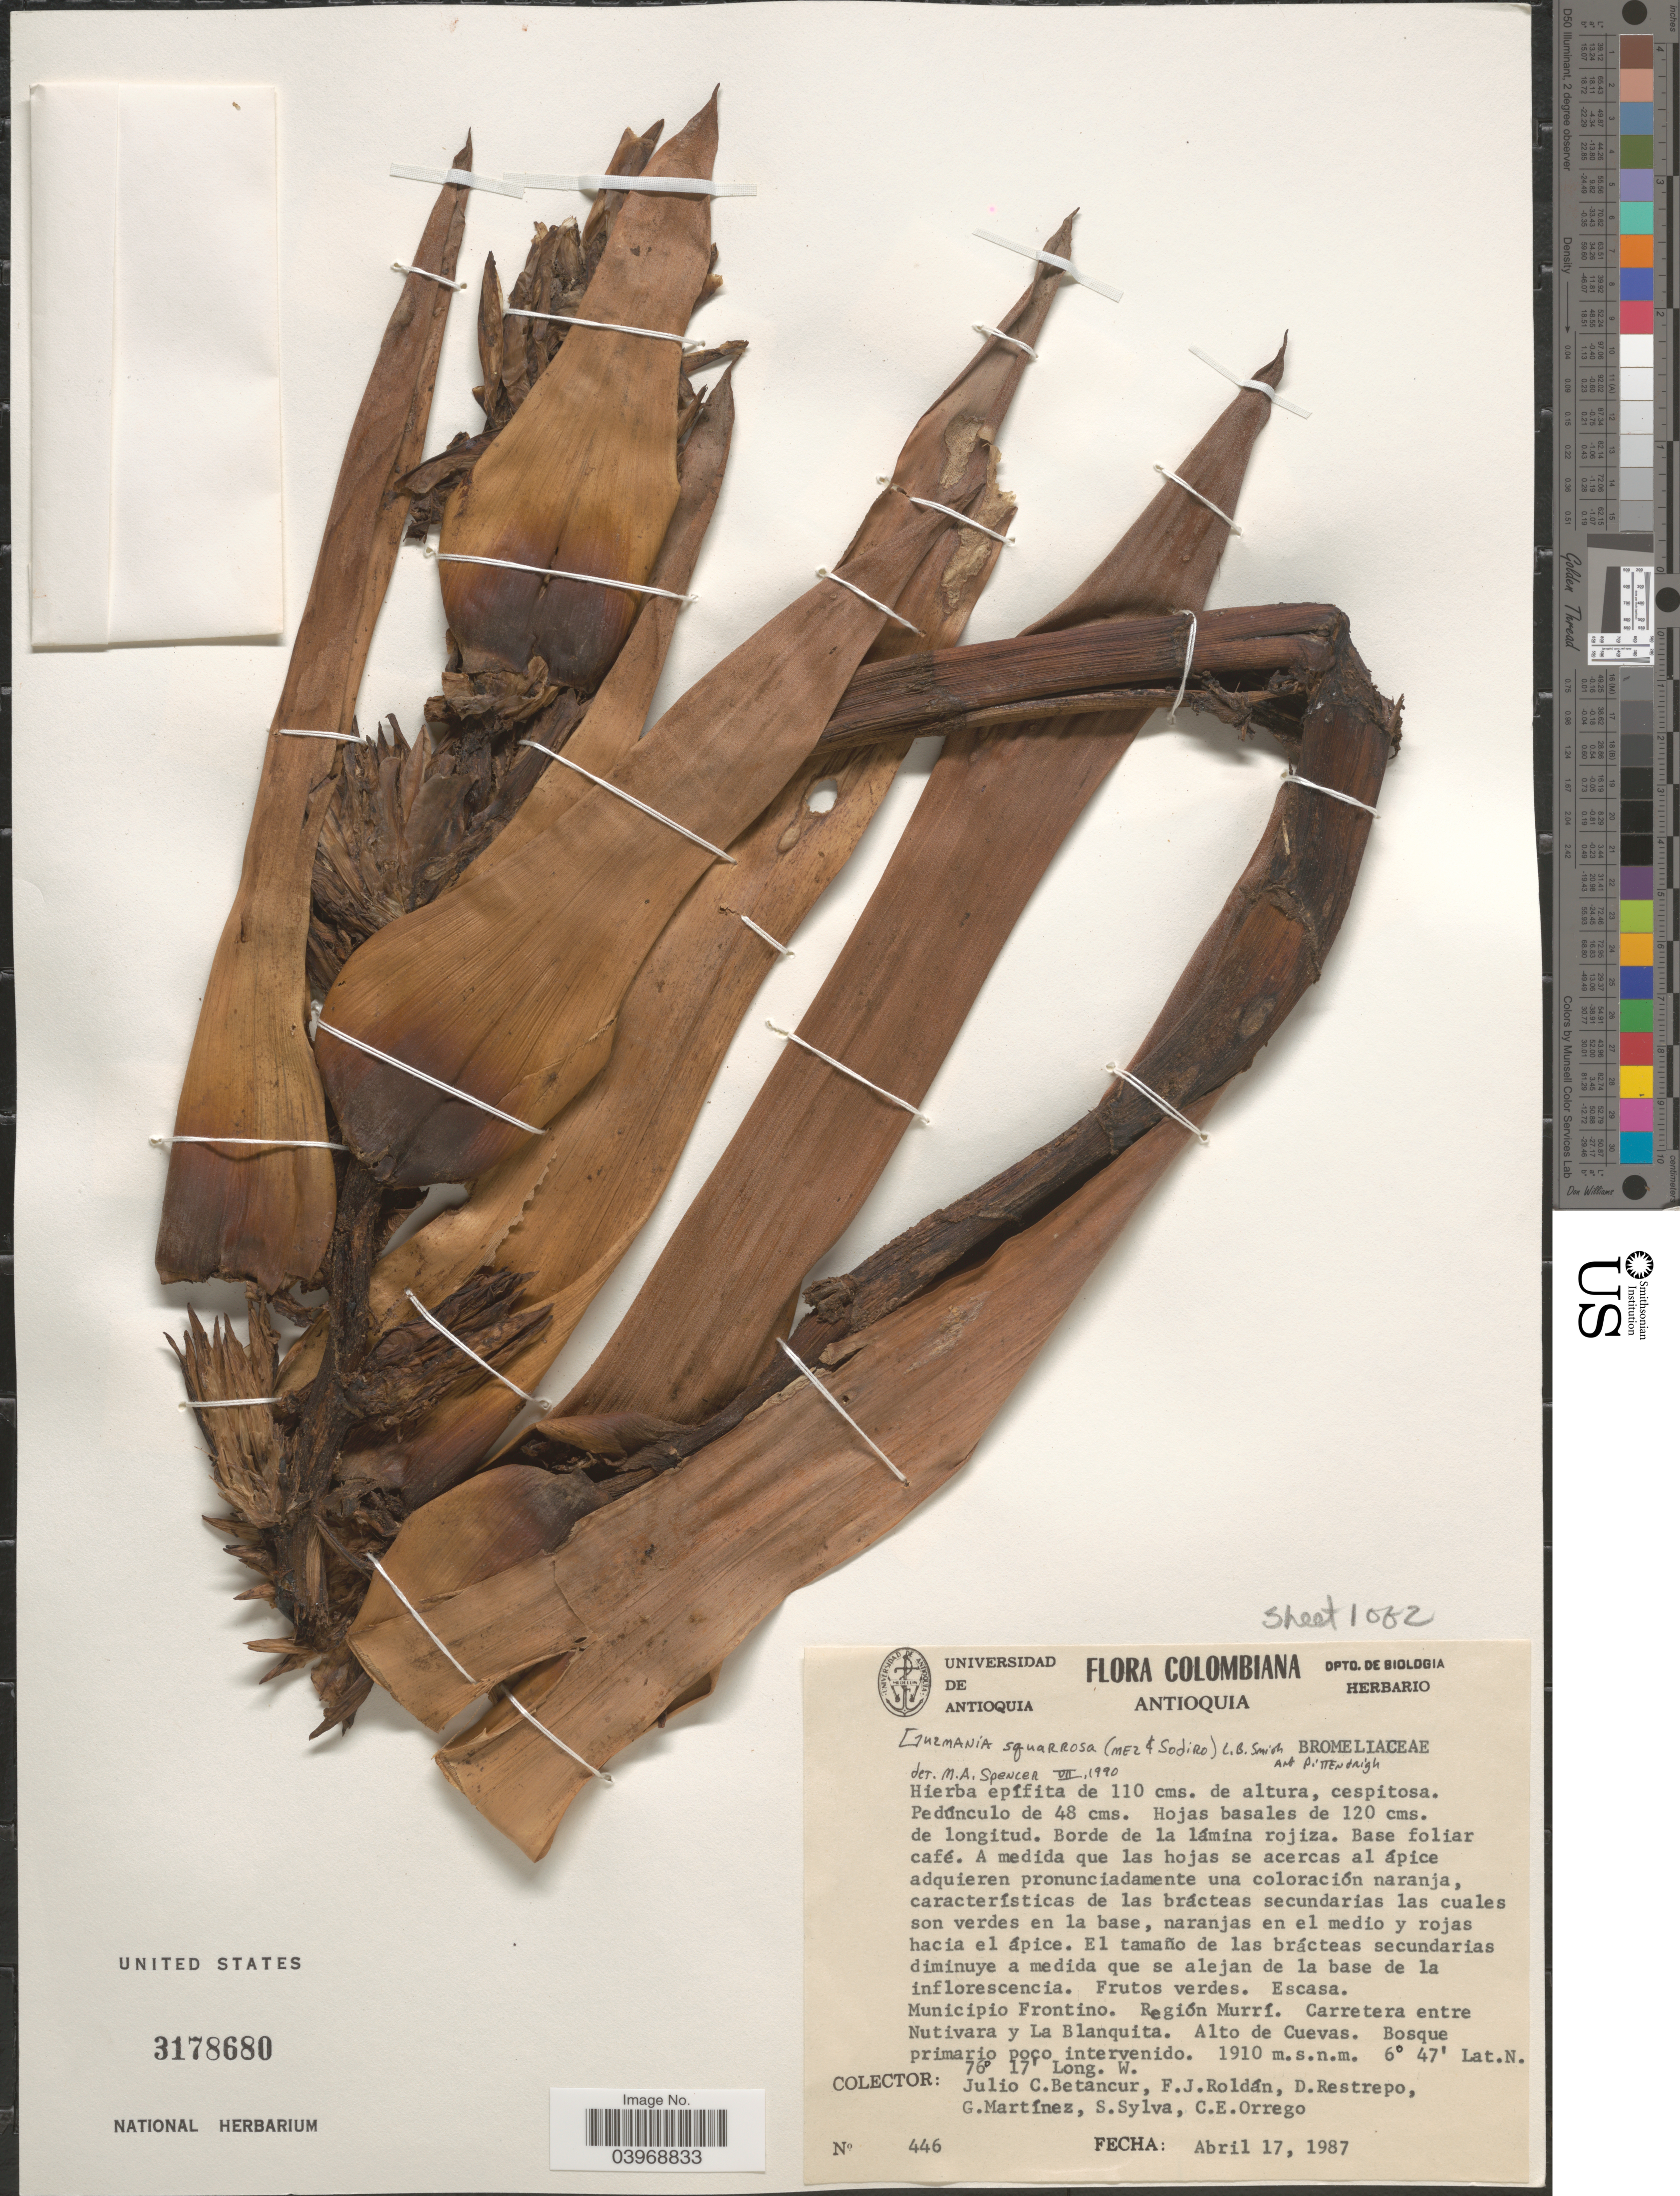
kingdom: Plantae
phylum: Tracheophyta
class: Liliopsida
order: Poales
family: Bromeliaceae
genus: Guzmania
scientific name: Guzmania squarrosa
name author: (Mez & Sodiro) L.B. Sm. & Pittendr.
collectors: J. C. Betancur, F. J. Roldán, D. Restrepo, G. Martínez & et al.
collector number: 446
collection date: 1987-04-17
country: Colombia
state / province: Antioquia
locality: Municipio Frontino. Región Murrí. Carretera entre Nutivara y La Blanquita. Alto de Cuevas. Bosque primario poco intervenido.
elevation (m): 1910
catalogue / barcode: US 3178680